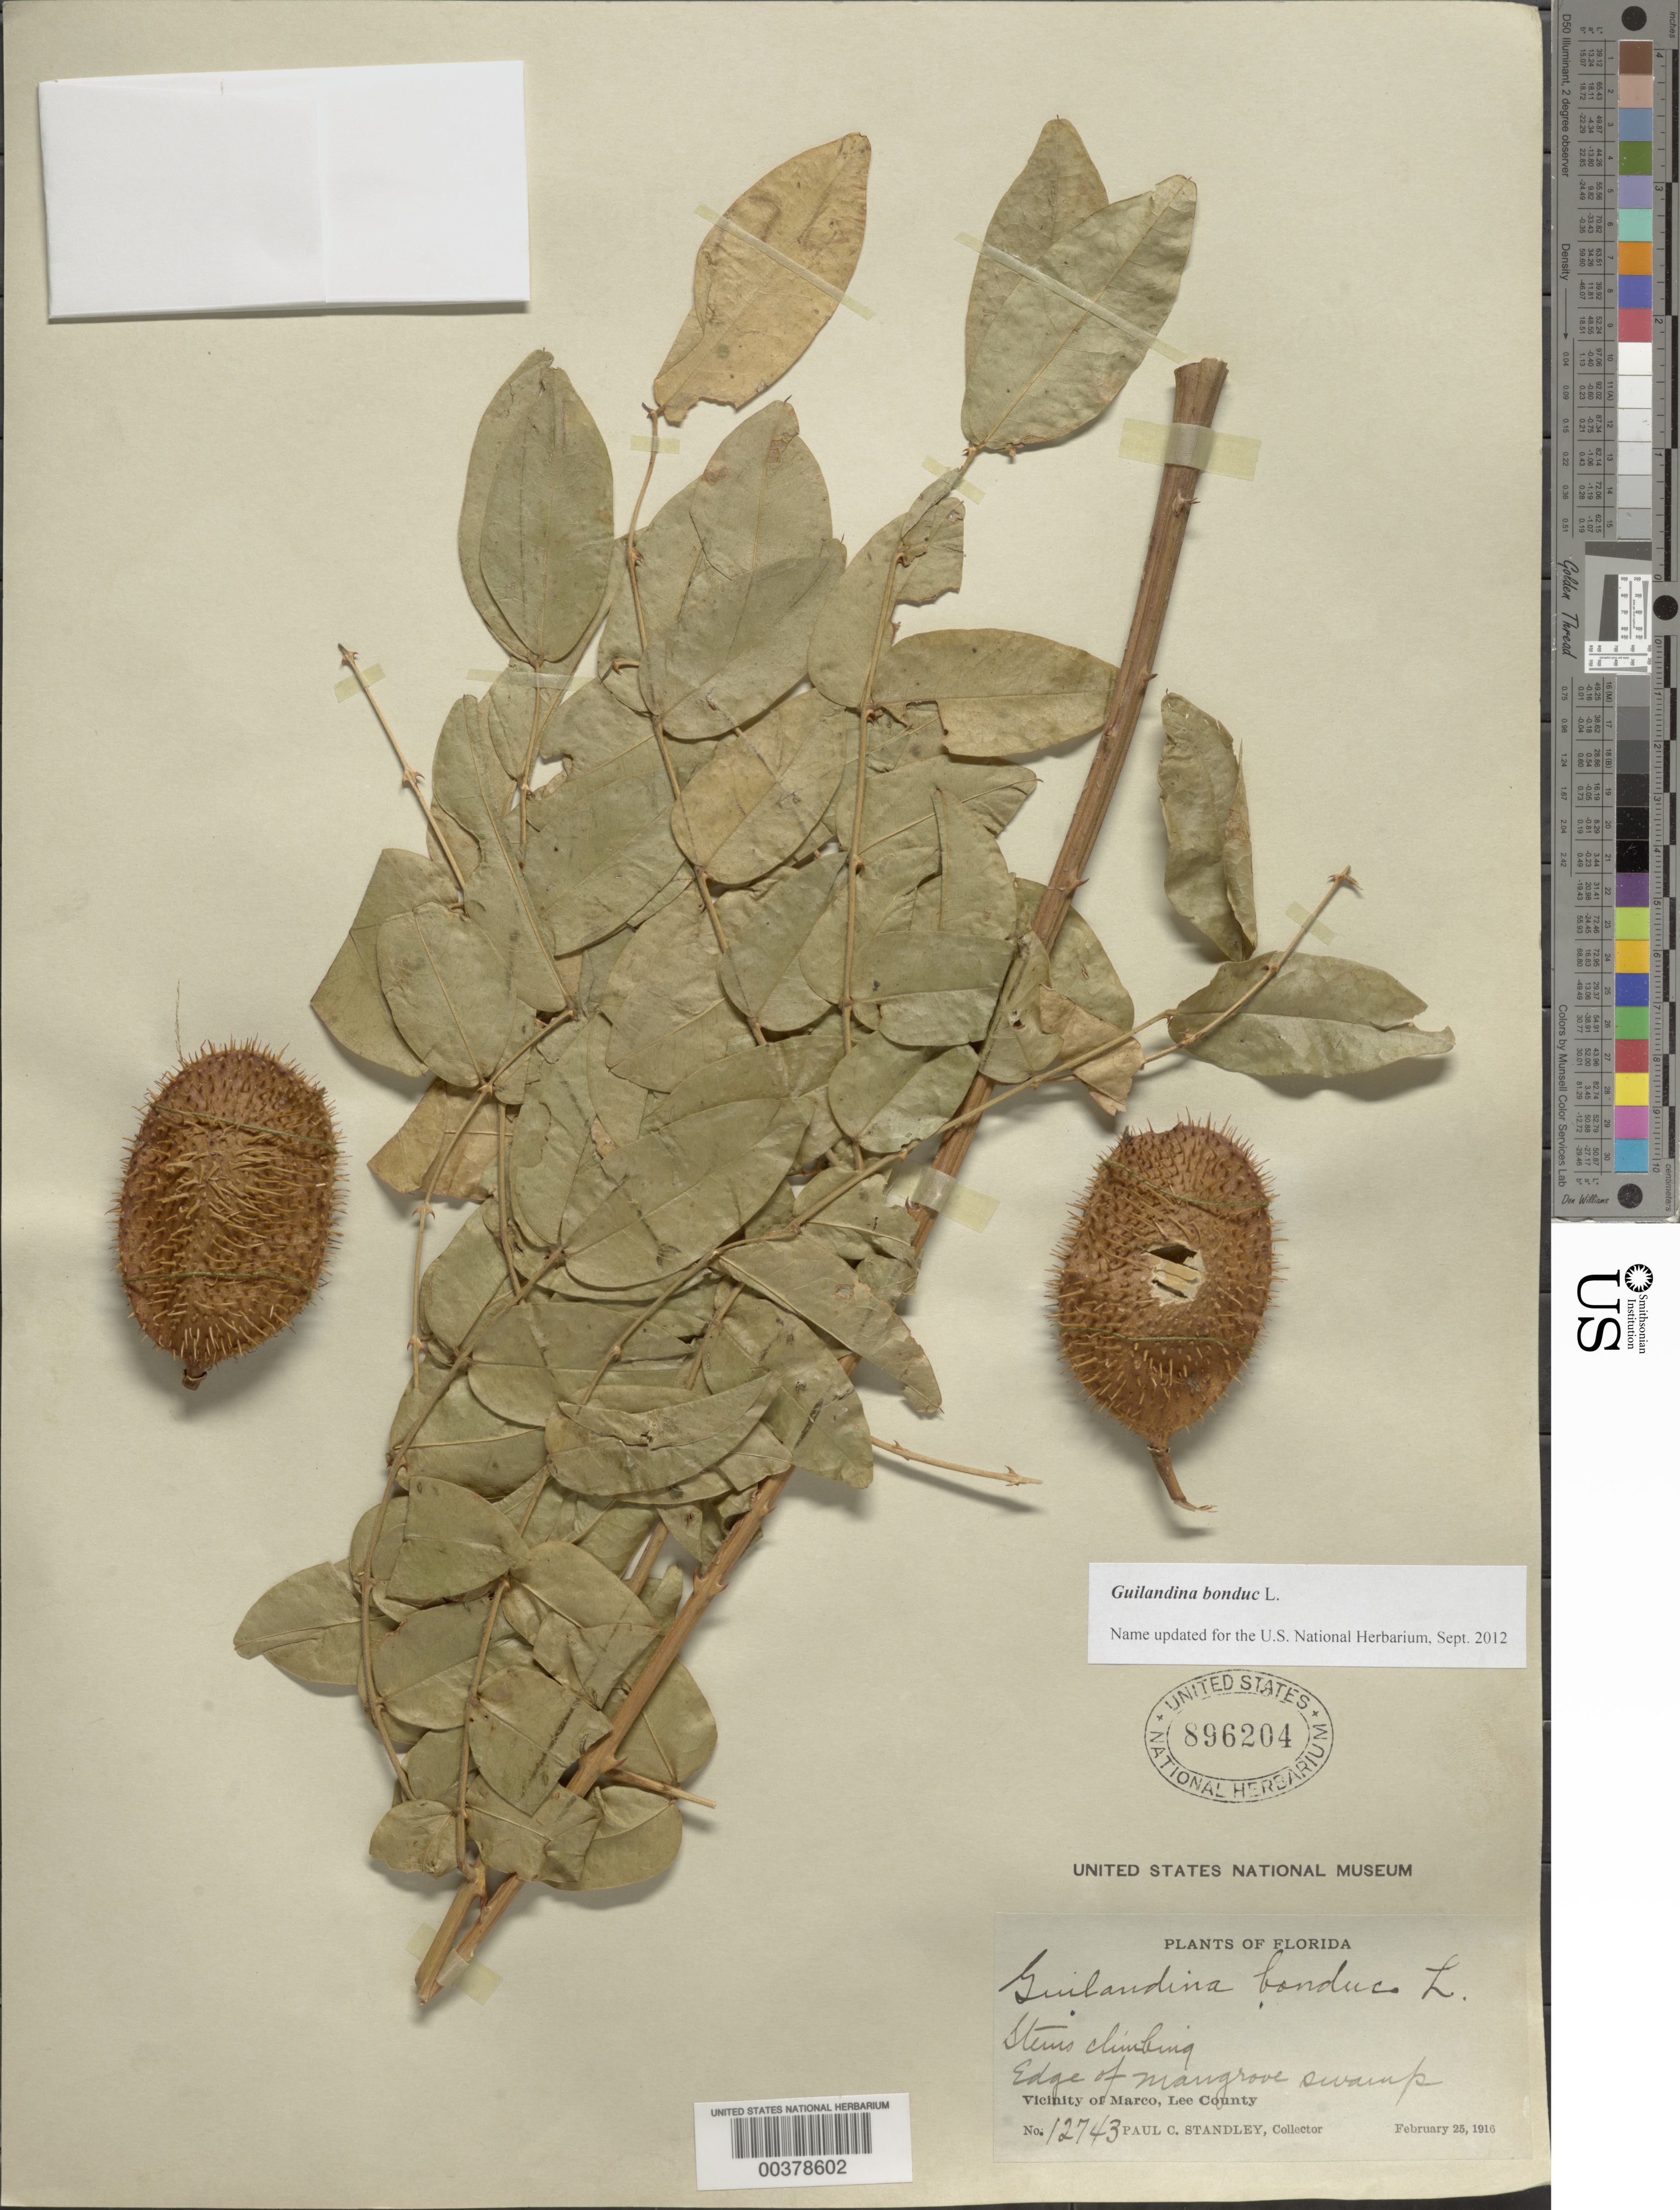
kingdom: Plantae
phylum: Tracheophyta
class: Magnoliopsida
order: Fabales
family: Fabaceae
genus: Guilandina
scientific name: Guilandina bonduc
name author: L.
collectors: P. C. Standley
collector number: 12743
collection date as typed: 25 Feb 1916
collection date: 1916-02-25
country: United States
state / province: Florida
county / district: Lee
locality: Vicinity of marco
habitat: Edge of mangrove swamp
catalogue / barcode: US 896204